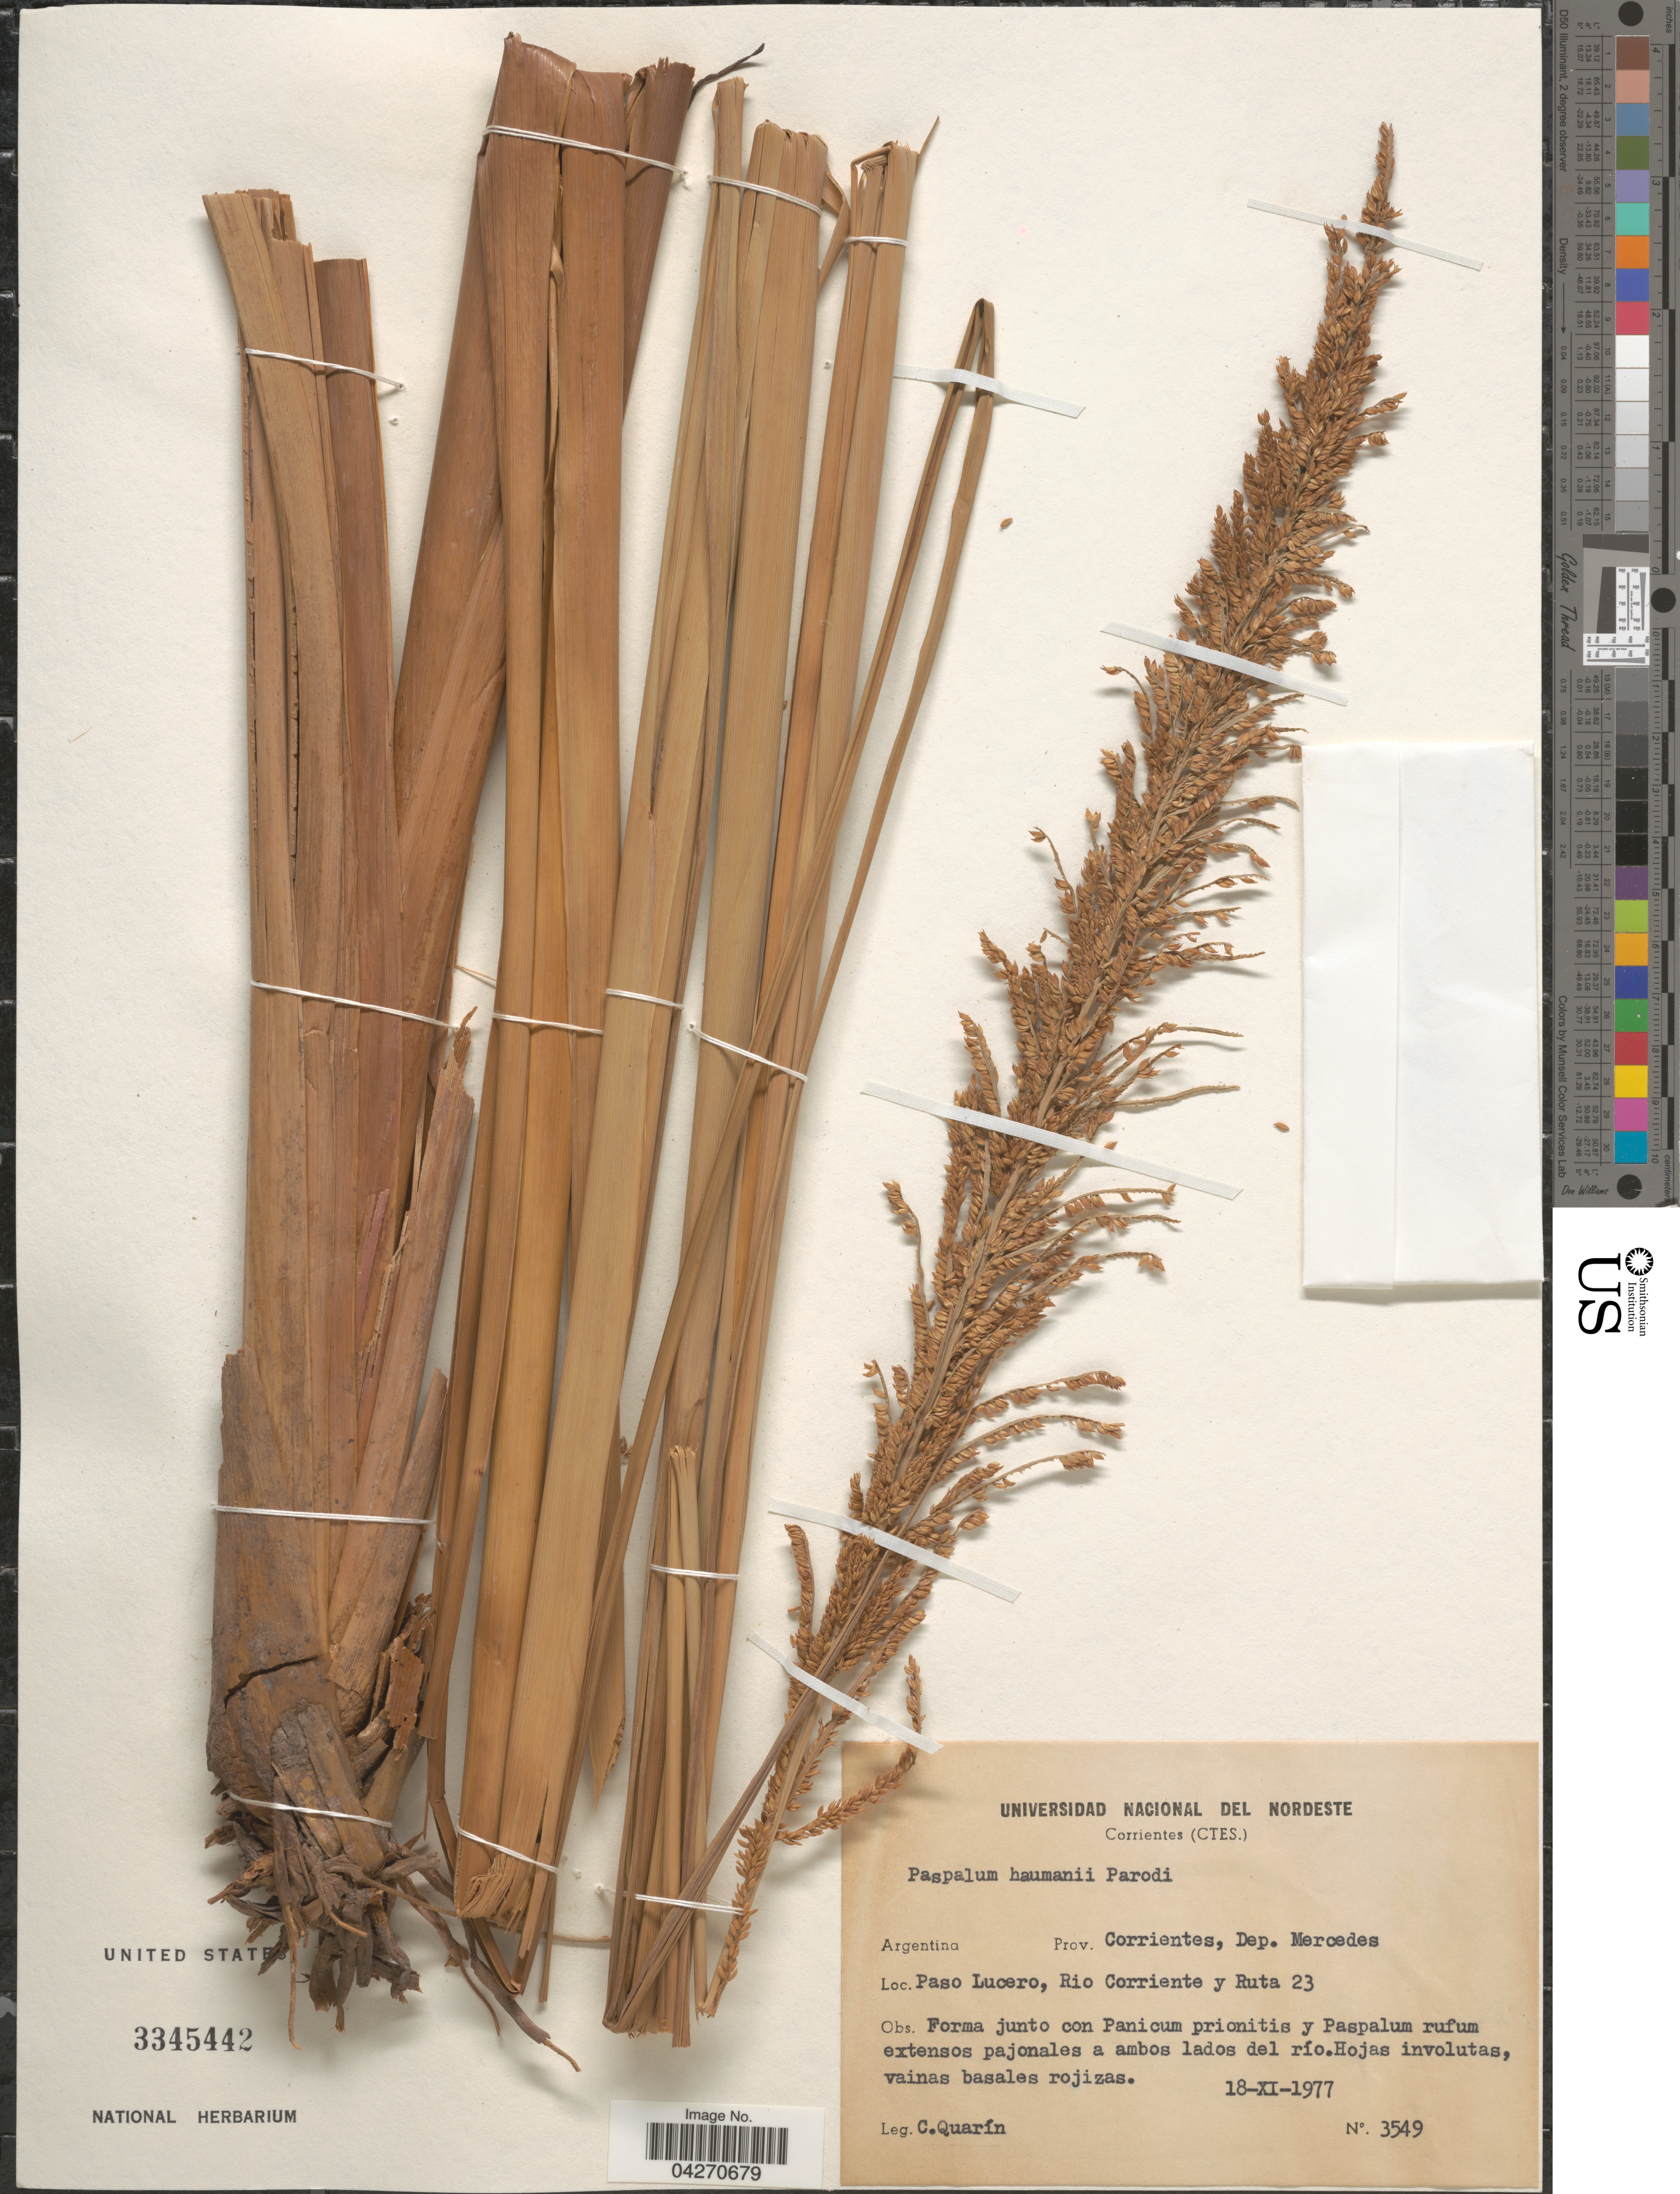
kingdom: Plantae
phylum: Tracheophyta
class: Liliopsida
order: Poales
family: Poaceae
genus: Paspalum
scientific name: Paspalum haumanii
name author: Parodi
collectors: C. Quarín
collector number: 3549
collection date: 1977-12-18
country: Argentina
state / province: Corrientes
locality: Dep. Mercedes. Paso Lucero, Rio Corriente y Ruta 23.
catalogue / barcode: US 3345442